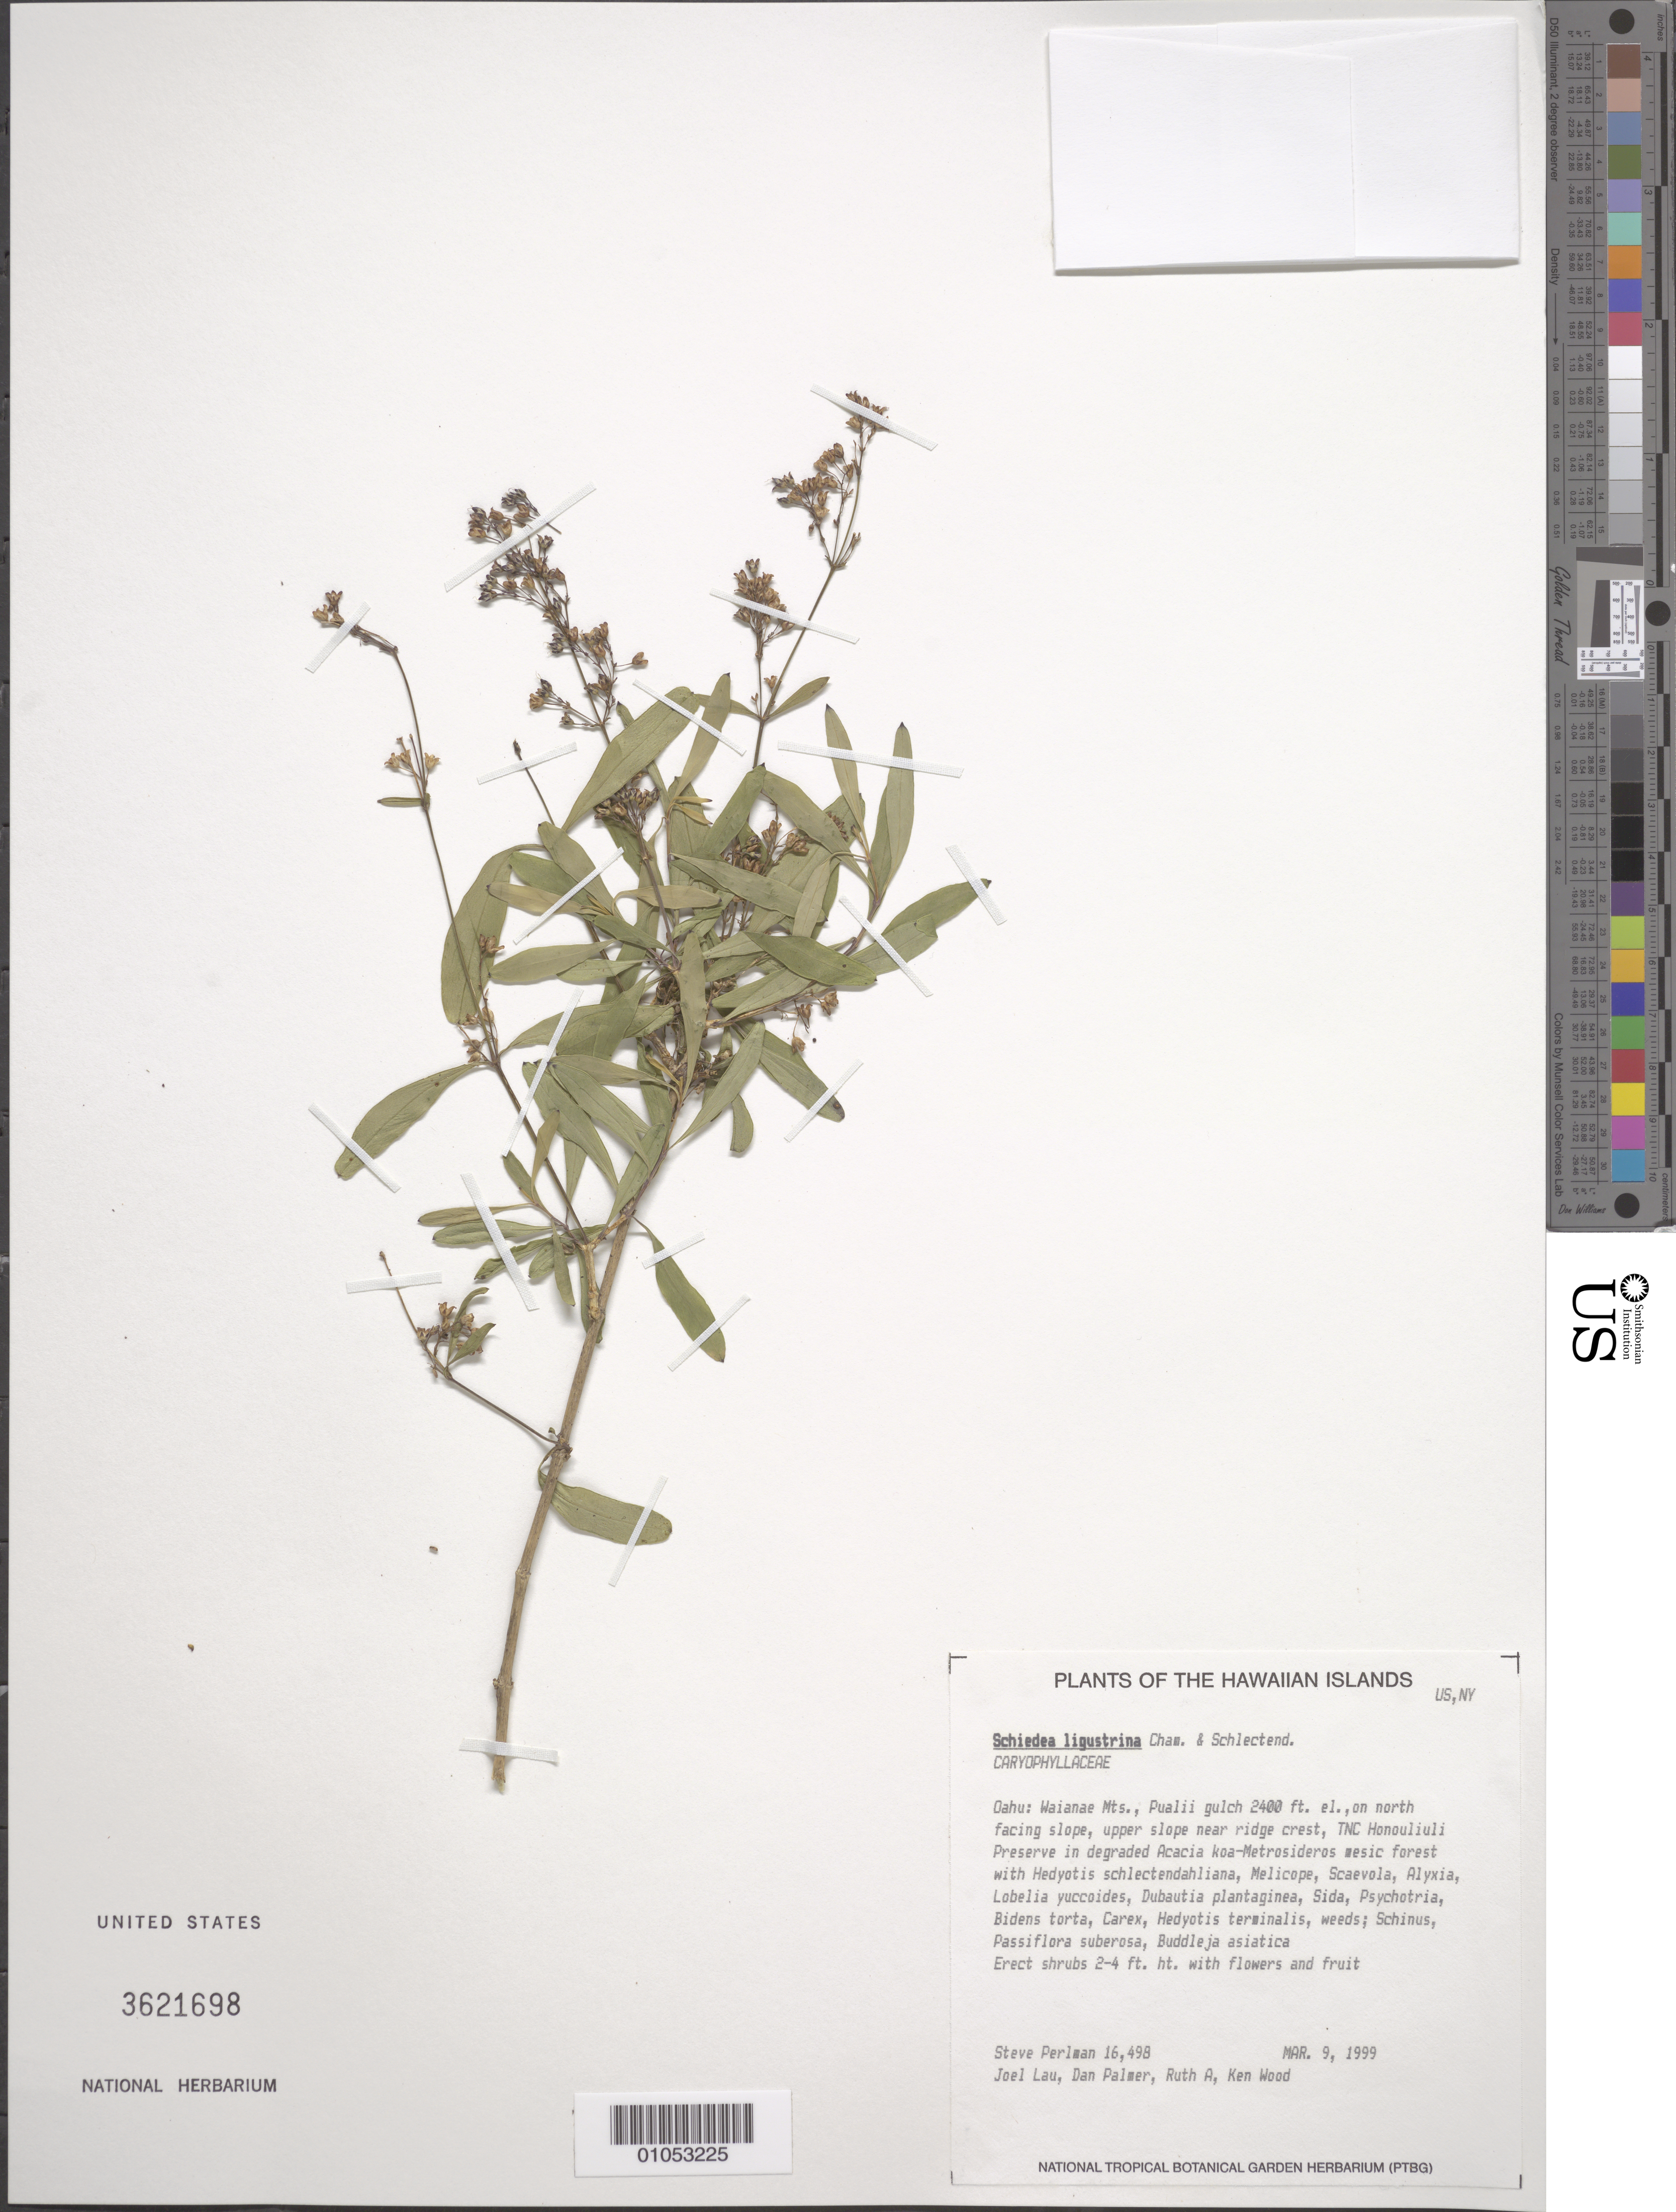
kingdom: Plantae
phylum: Tracheophyta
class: Magnoliopsida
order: Caryophyllales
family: Caryophyllaceae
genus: Schiedea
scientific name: Schiedea ligustrina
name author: Cham. & Schltdl.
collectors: S. P. Perlman, J. Lau, D. Palmer, A. Ruth & K. Wood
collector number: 16498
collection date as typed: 9 Mar 1999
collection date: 1999-03-09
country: United States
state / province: Hawaii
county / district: Honolulu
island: Oahu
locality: Waianae Mts., Pualii gulch, on north facing slope, upper slope near ridge crest, TNC Hobouliuli Preserve.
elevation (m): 731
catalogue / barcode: US 3621698